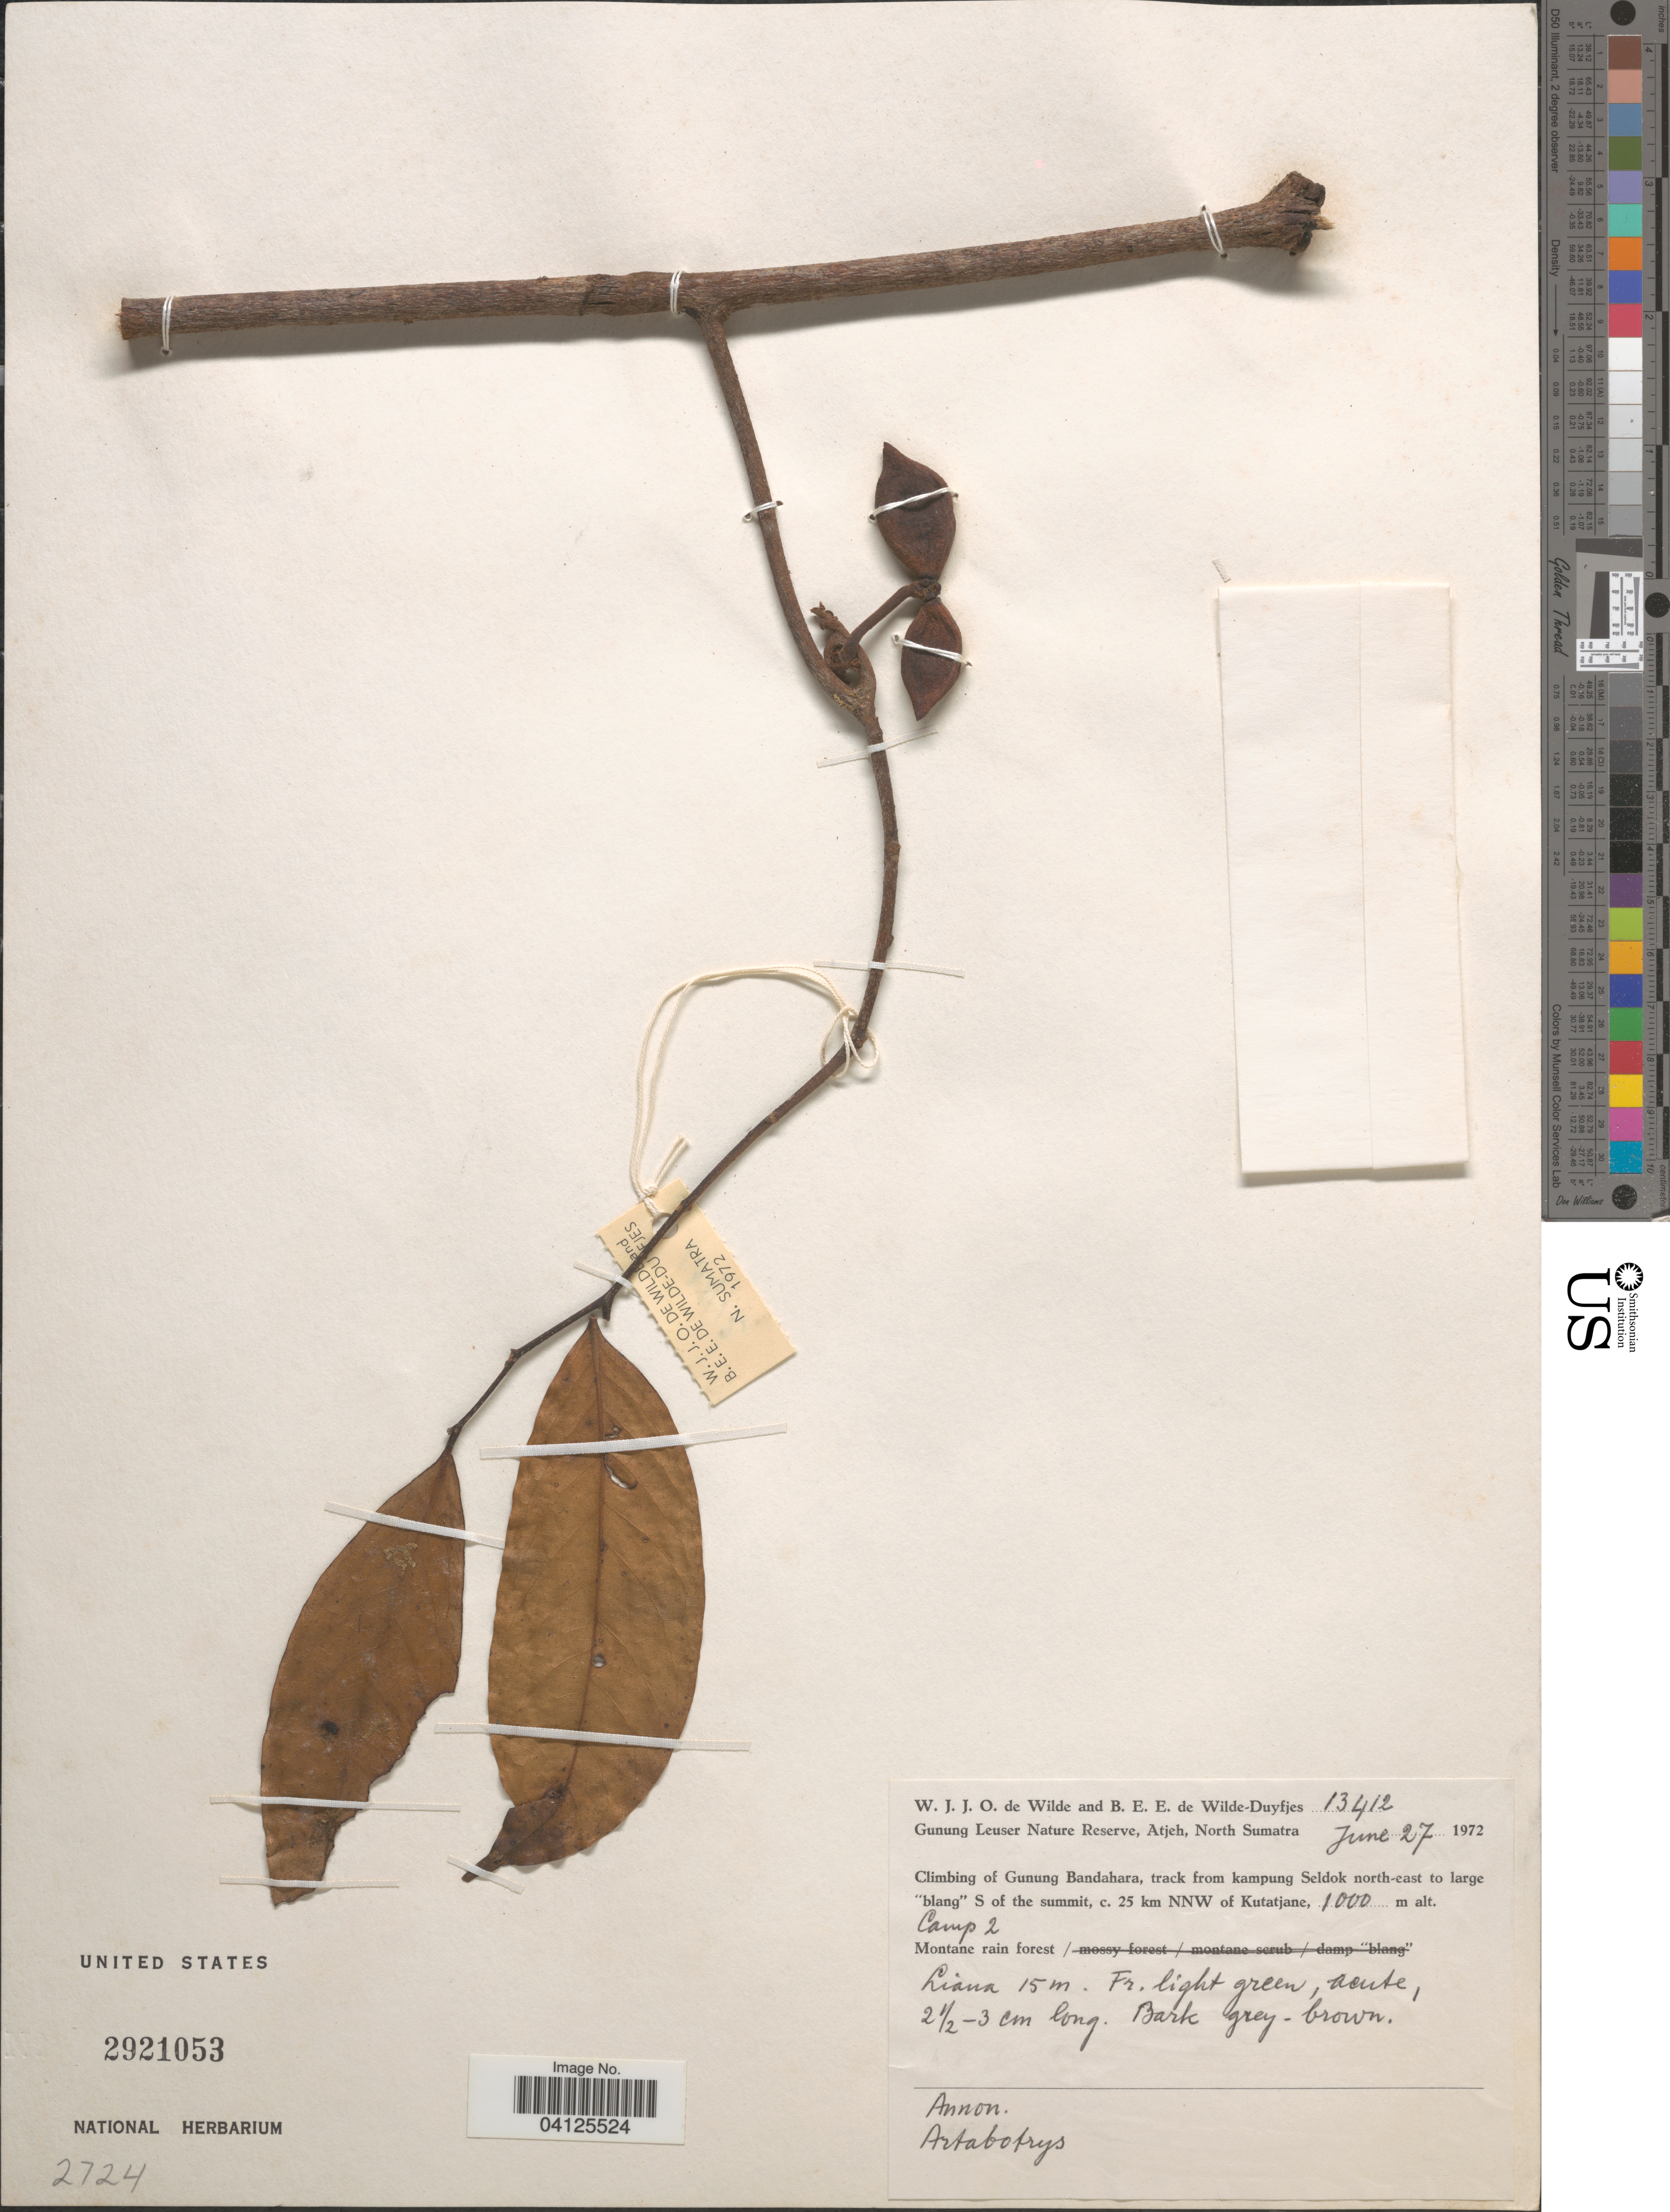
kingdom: Plantae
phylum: Tracheophyta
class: Magnoliopsida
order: Magnoliales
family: Annonaceae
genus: Artabotrys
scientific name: Artabotrys sp.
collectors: W. J. de Wilde & B. E. de Wilde-Duyfjes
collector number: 13412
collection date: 1972-06-27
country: Indonesia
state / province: Sumatra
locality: Gunung Leuser Nature Reserve, Atjeh, North Sumatra. Climbing of Gunung Bandahara, track from kampung Seldok north-east to large "blang" S of the summit, c. 25 km NNW of Kutatjane. Camp 2.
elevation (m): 1000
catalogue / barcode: US 2921053